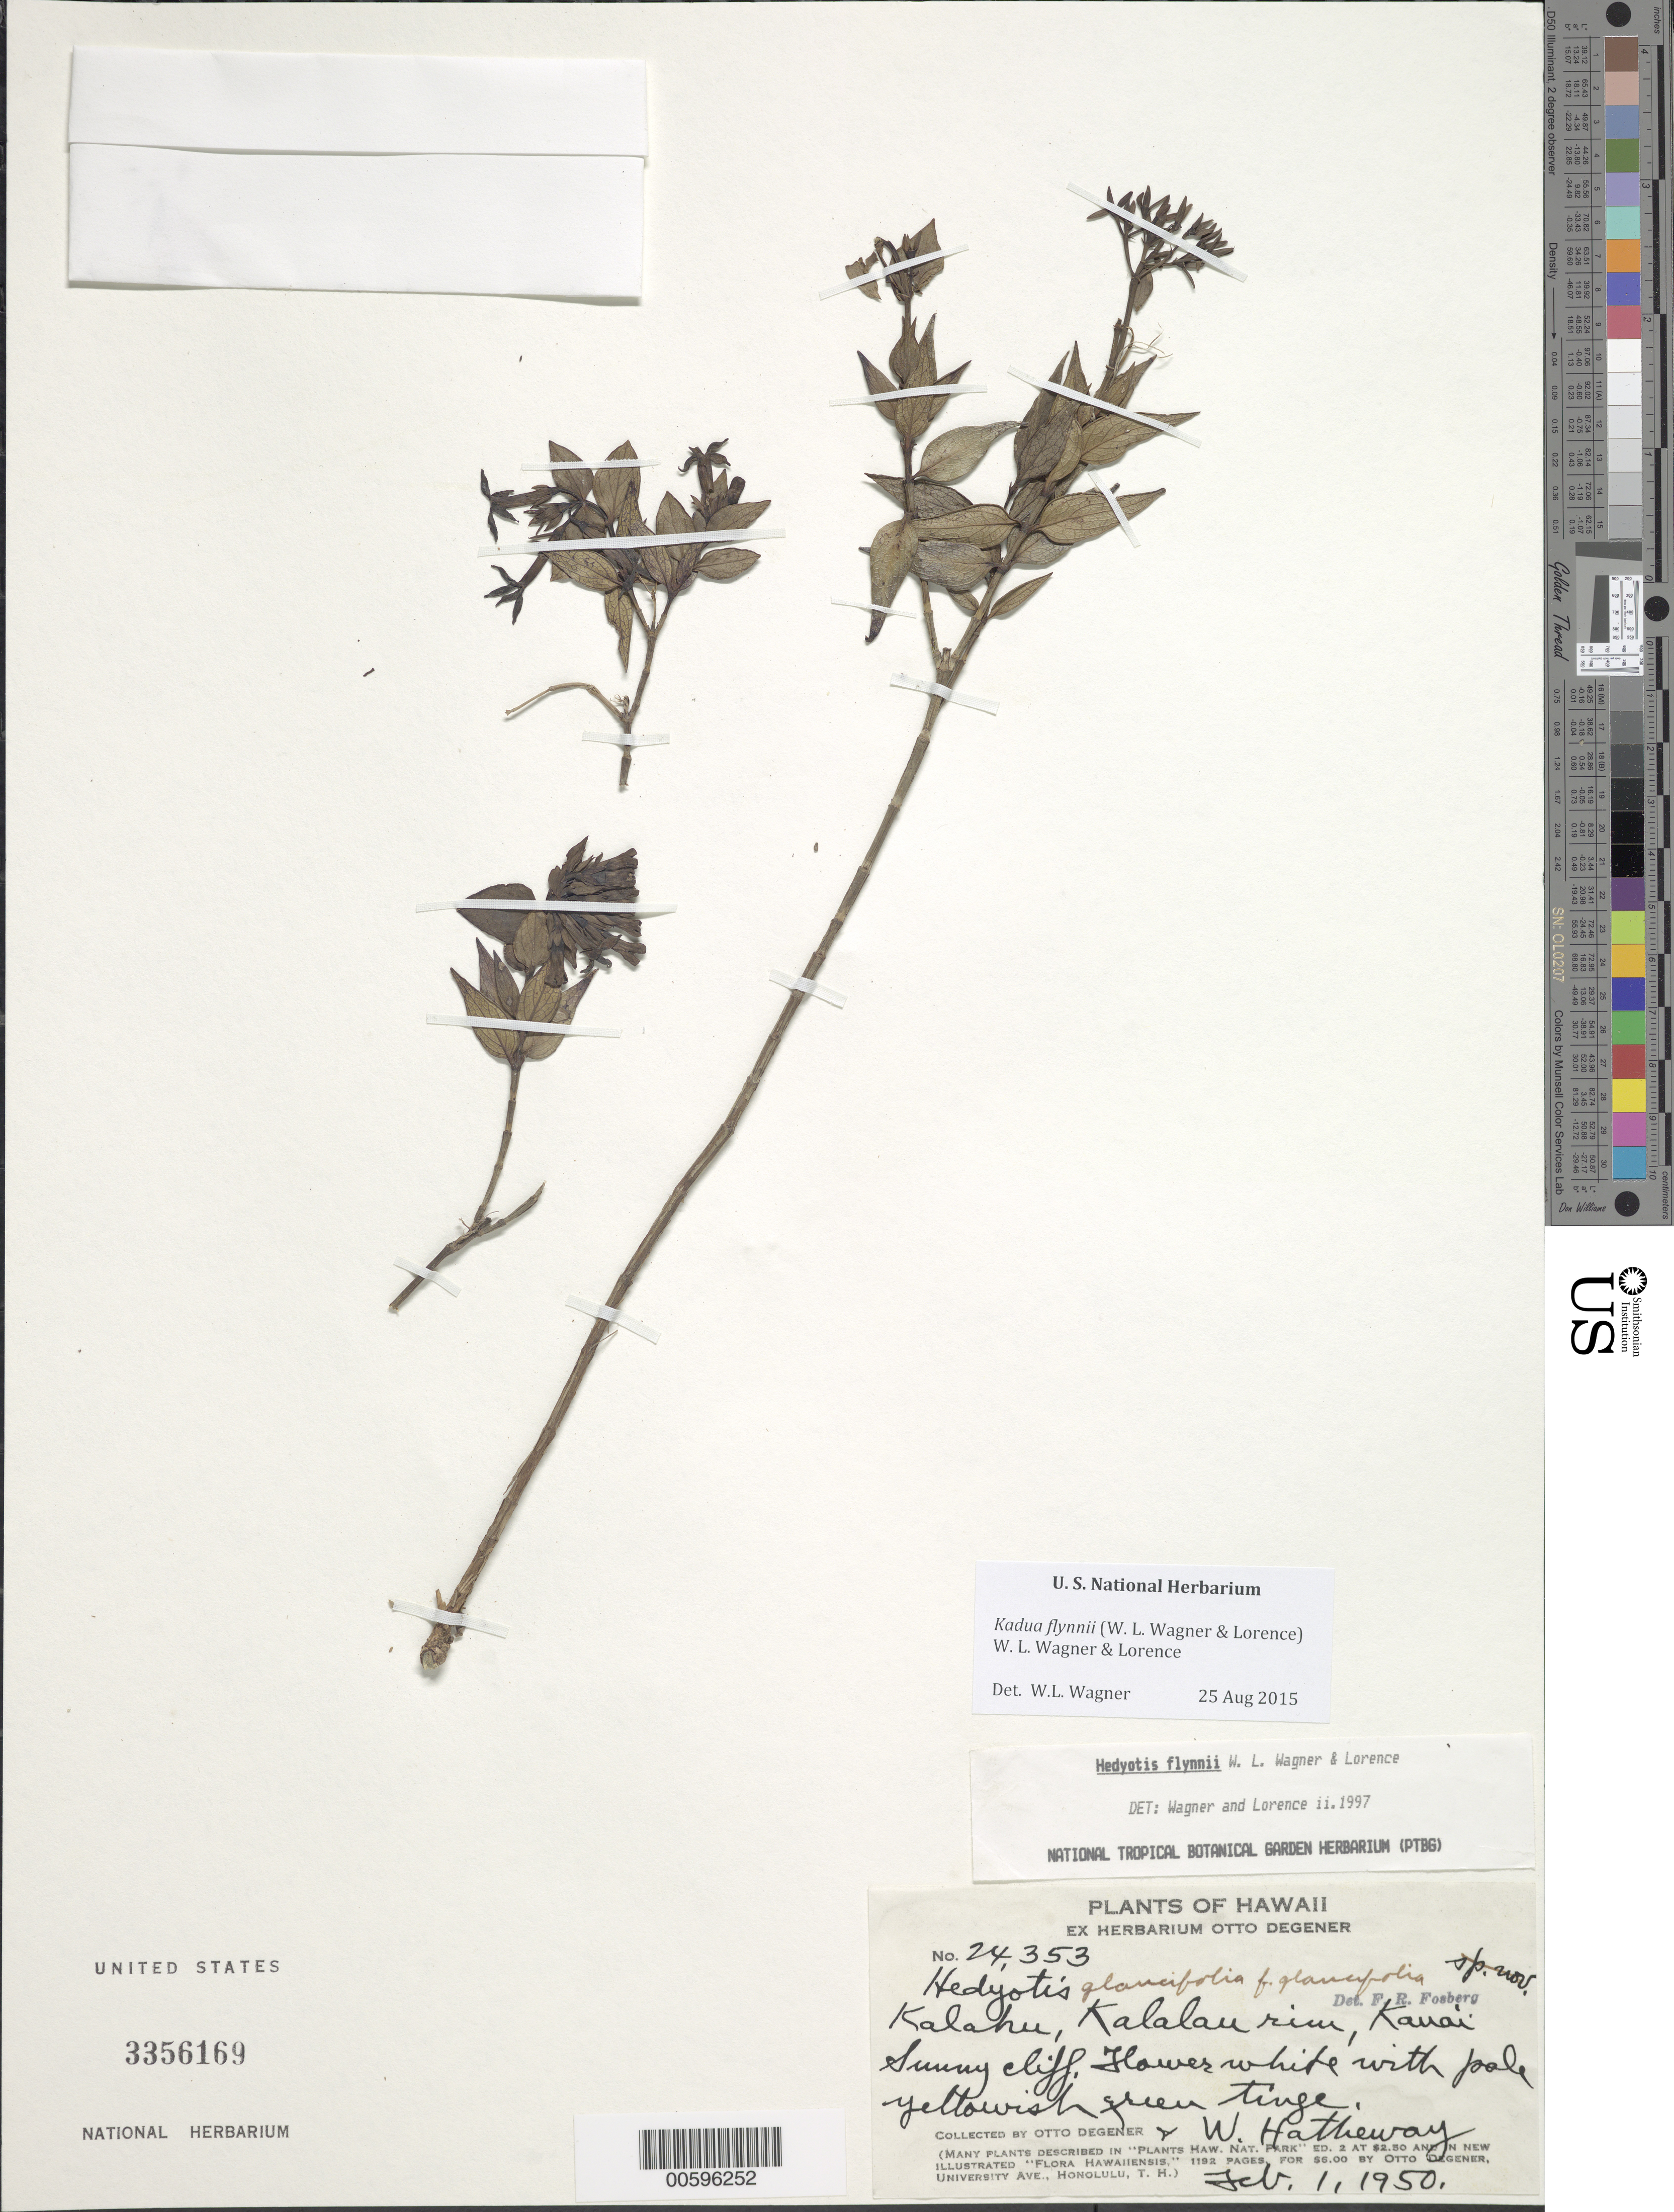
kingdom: Plantae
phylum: Tracheophyta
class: Magnoliopsida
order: Gentianales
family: Rubiaceae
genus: Kadua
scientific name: Kadua flynnii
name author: (W.L. Wagner & Lorence) W.L. Wagner & Lorence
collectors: O. Degener & W. Hatheway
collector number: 24353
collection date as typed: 1 Feb 1950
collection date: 1950-02-01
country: United States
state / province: Hawaii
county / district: Kauai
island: Kaua'i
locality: Kalahu, Kalalau rim.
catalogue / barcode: US 3356169